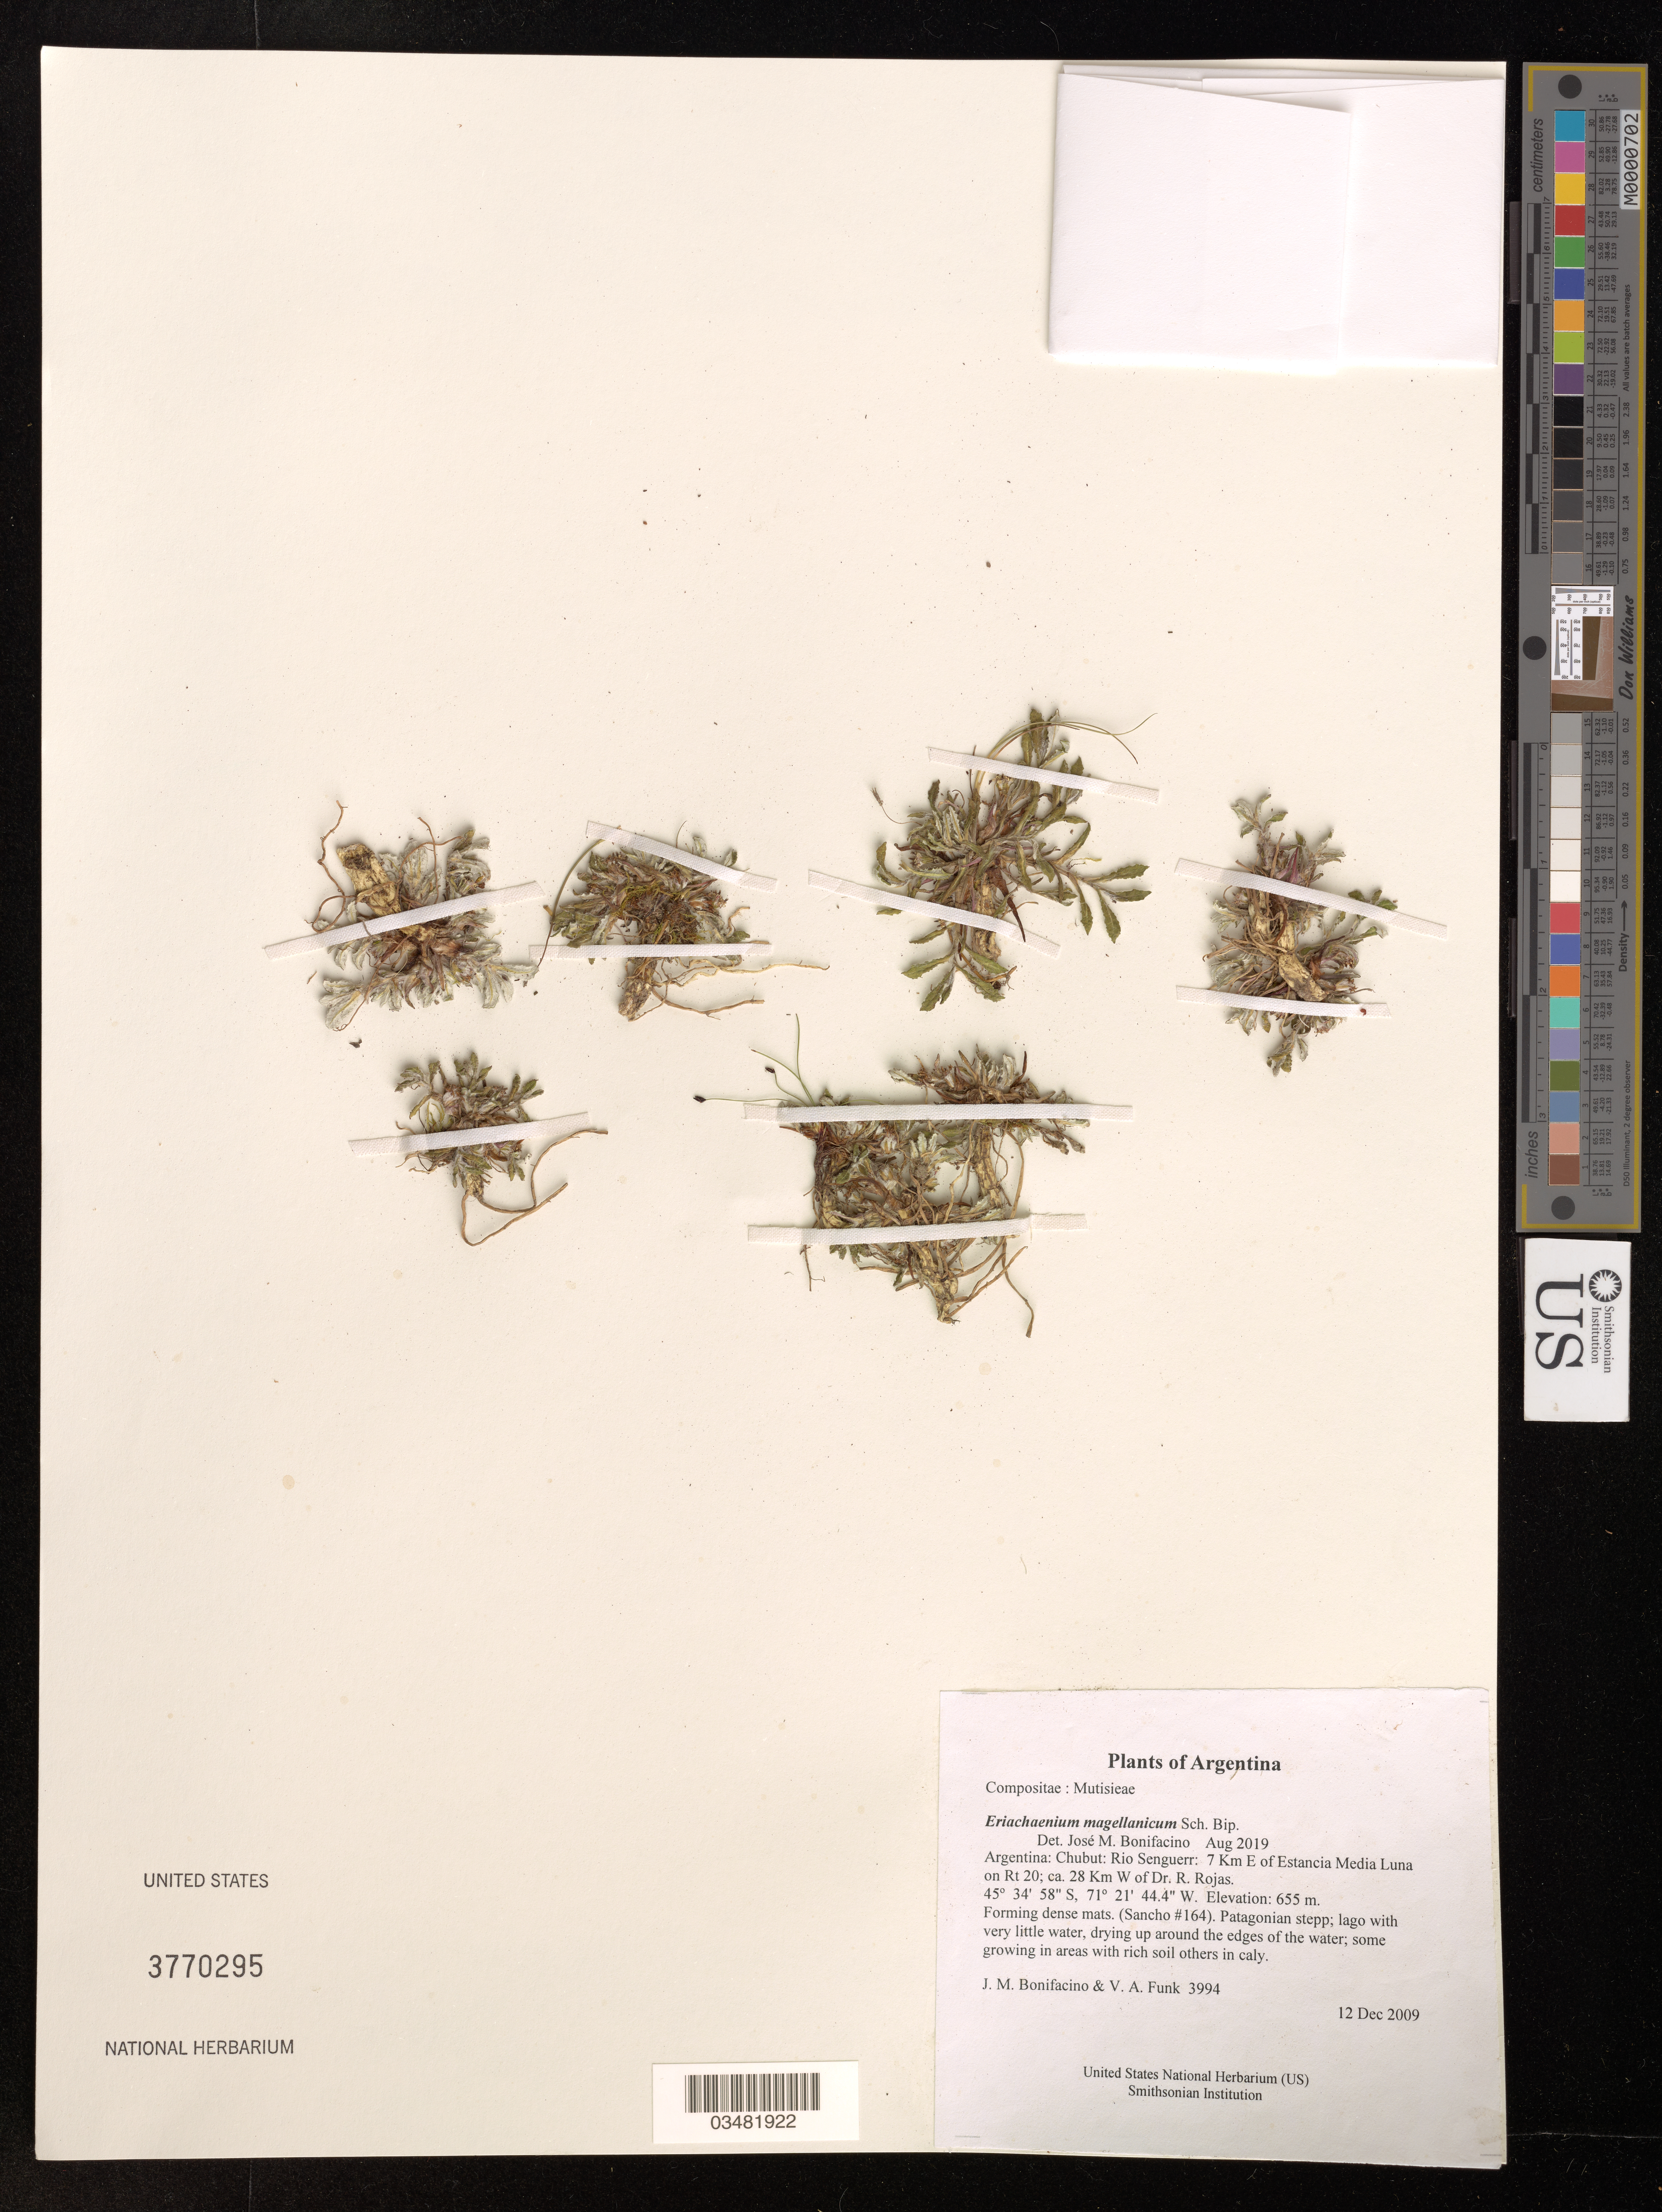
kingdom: Plantae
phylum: Tracheophyta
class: Magnoliopsida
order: Asterales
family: Asteraceae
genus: Eriachaenium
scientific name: Eriachaenium magellanicum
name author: Sch. Bip.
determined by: Bonifacino, José Mauricio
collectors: M. Bonifacino & V. Funk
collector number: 3994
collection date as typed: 12 Dec 2009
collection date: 2009-12-12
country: Argentina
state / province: Chubut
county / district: Rio Senguerr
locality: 7 Km E of Estancia Media Luna on Rt 20; ca. 28 Km W of Dr. R. Rojas.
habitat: Patagonian stepp; lago with very little water, drying up around the edges of the water; some growing in areas with rich soil others in caly.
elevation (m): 655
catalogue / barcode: US 3770295